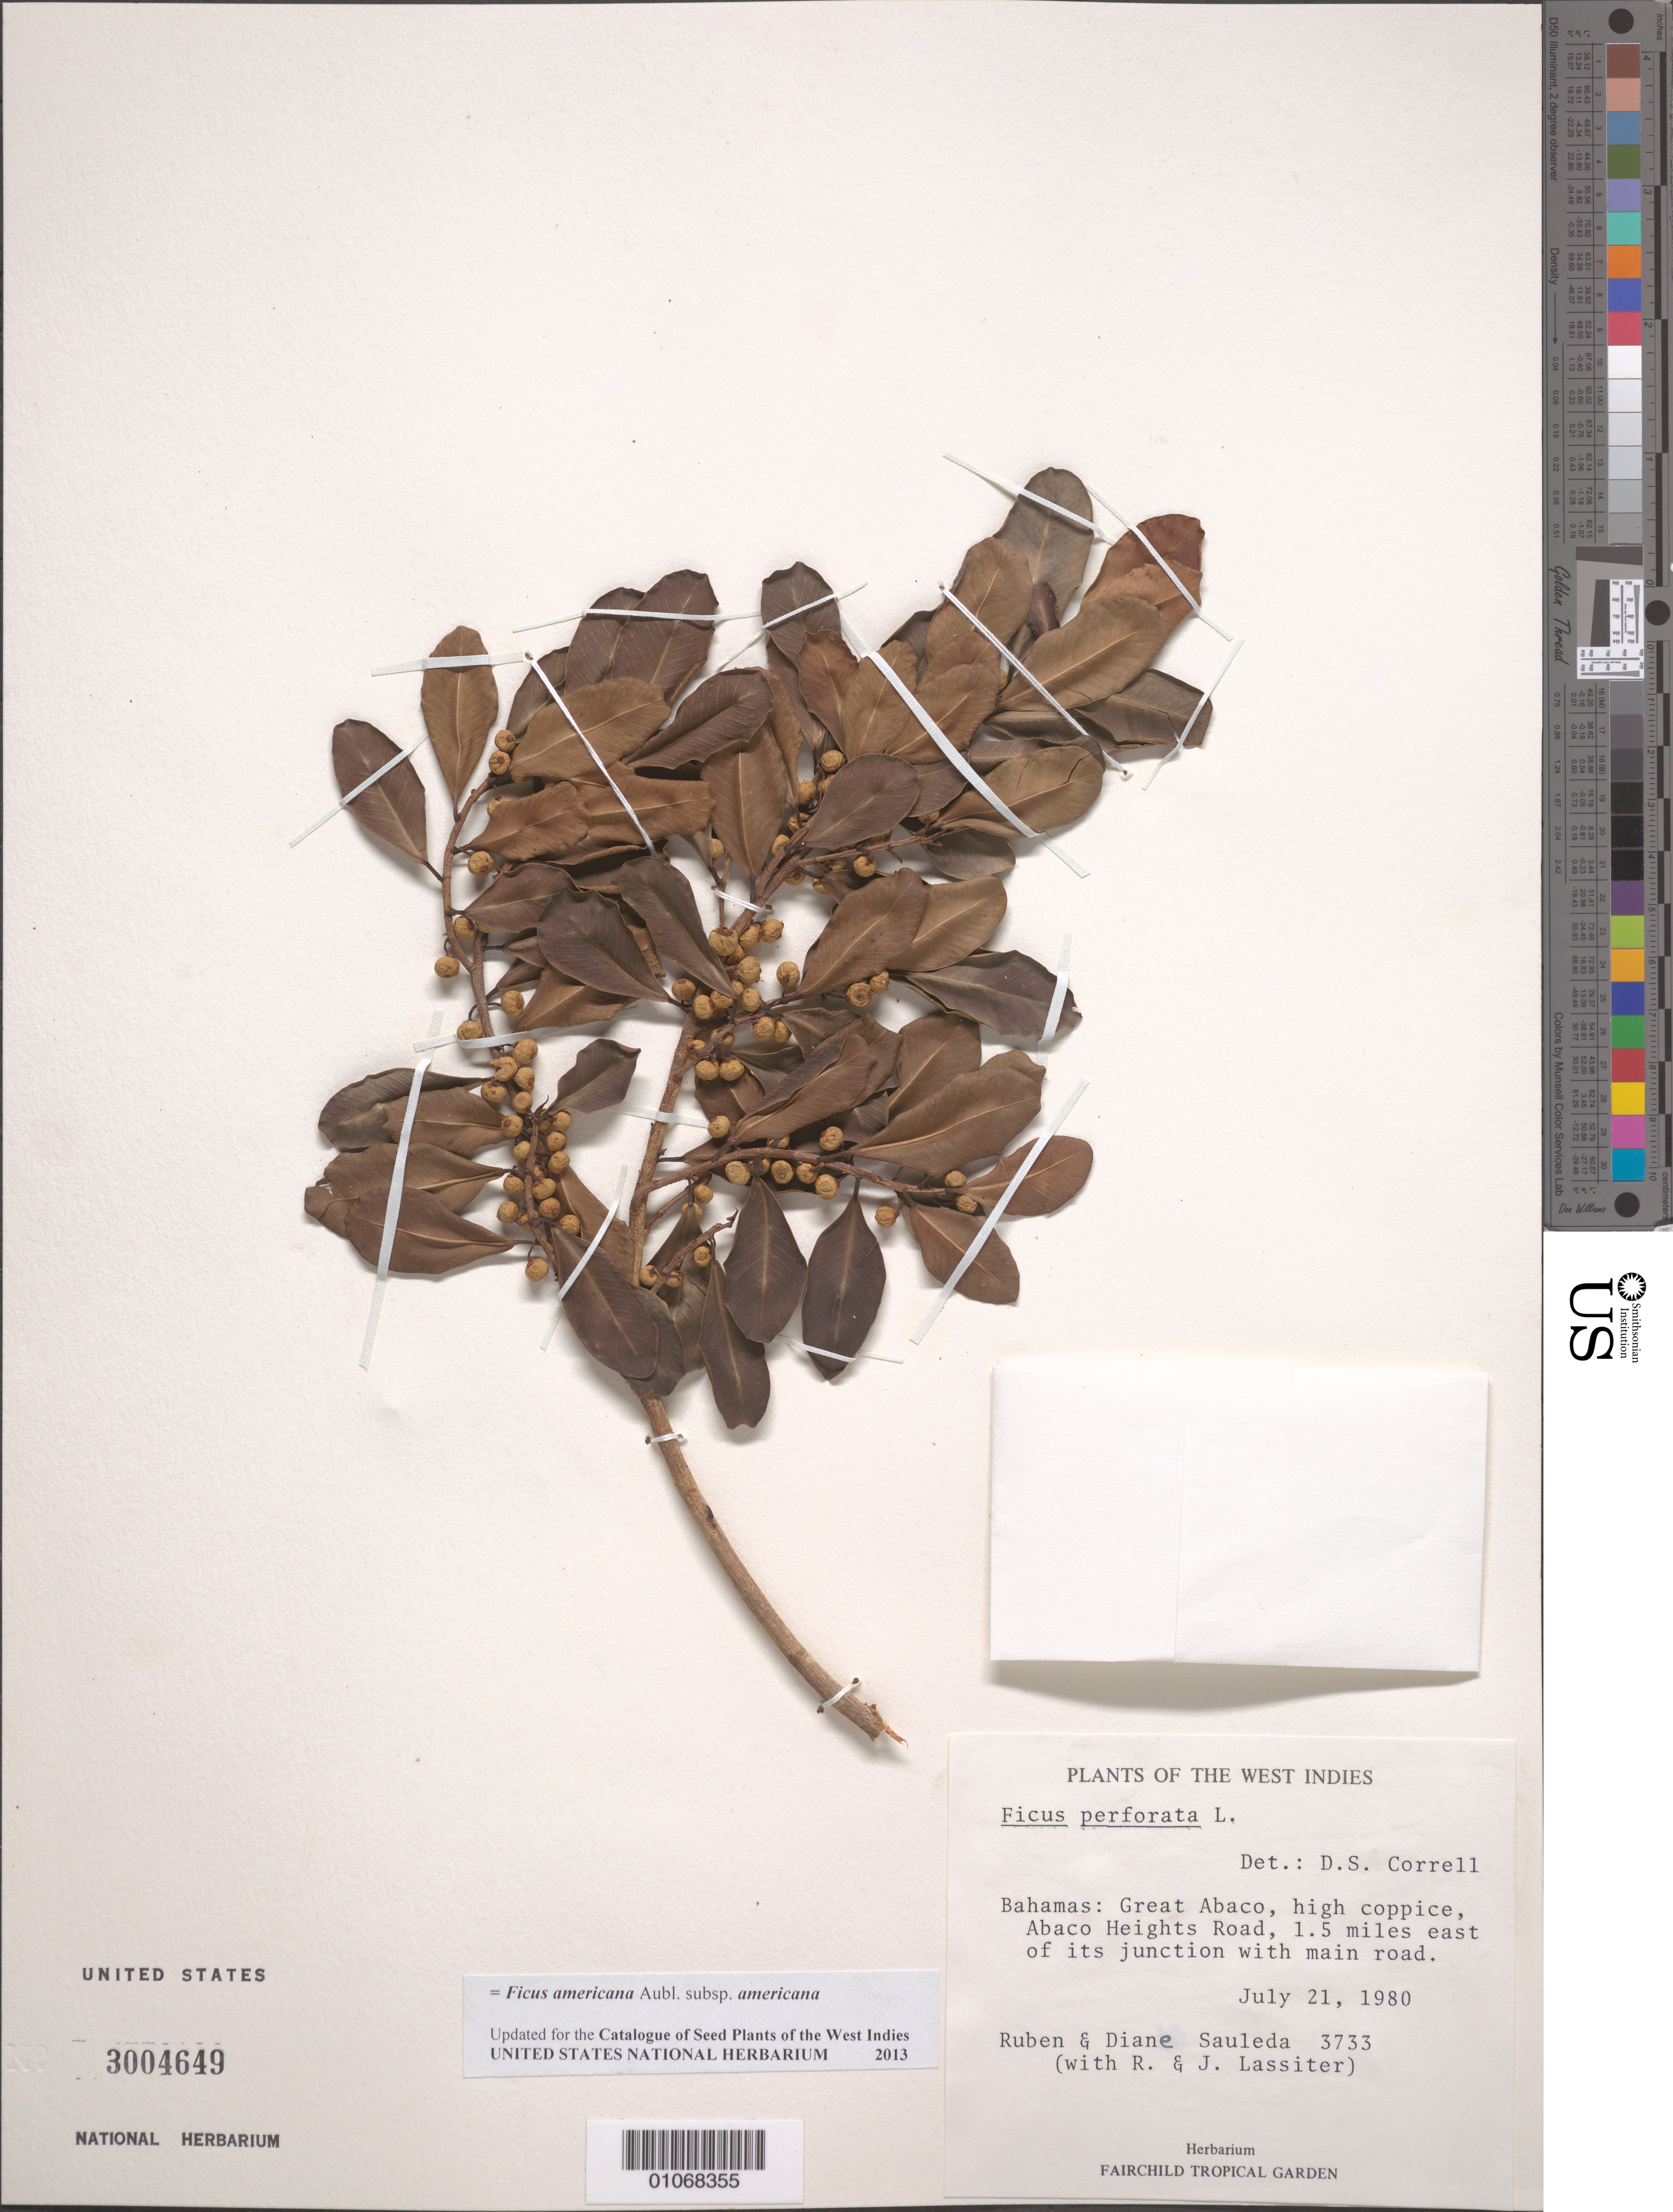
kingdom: Plantae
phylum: Tracheophyta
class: Magnoliopsida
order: Rosales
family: Moraceae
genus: Ficus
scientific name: Ficus perforata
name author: L.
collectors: R. Sauleda, D. K. Sauleda, R. Lassiter & J. Lassiter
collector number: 3733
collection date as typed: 21 Jul 1980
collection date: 1980-07-21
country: Bahamas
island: Great Abaco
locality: High coppice, Abaco Heights road, 1.5 miles east of its junction with main road.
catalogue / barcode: US 3004649